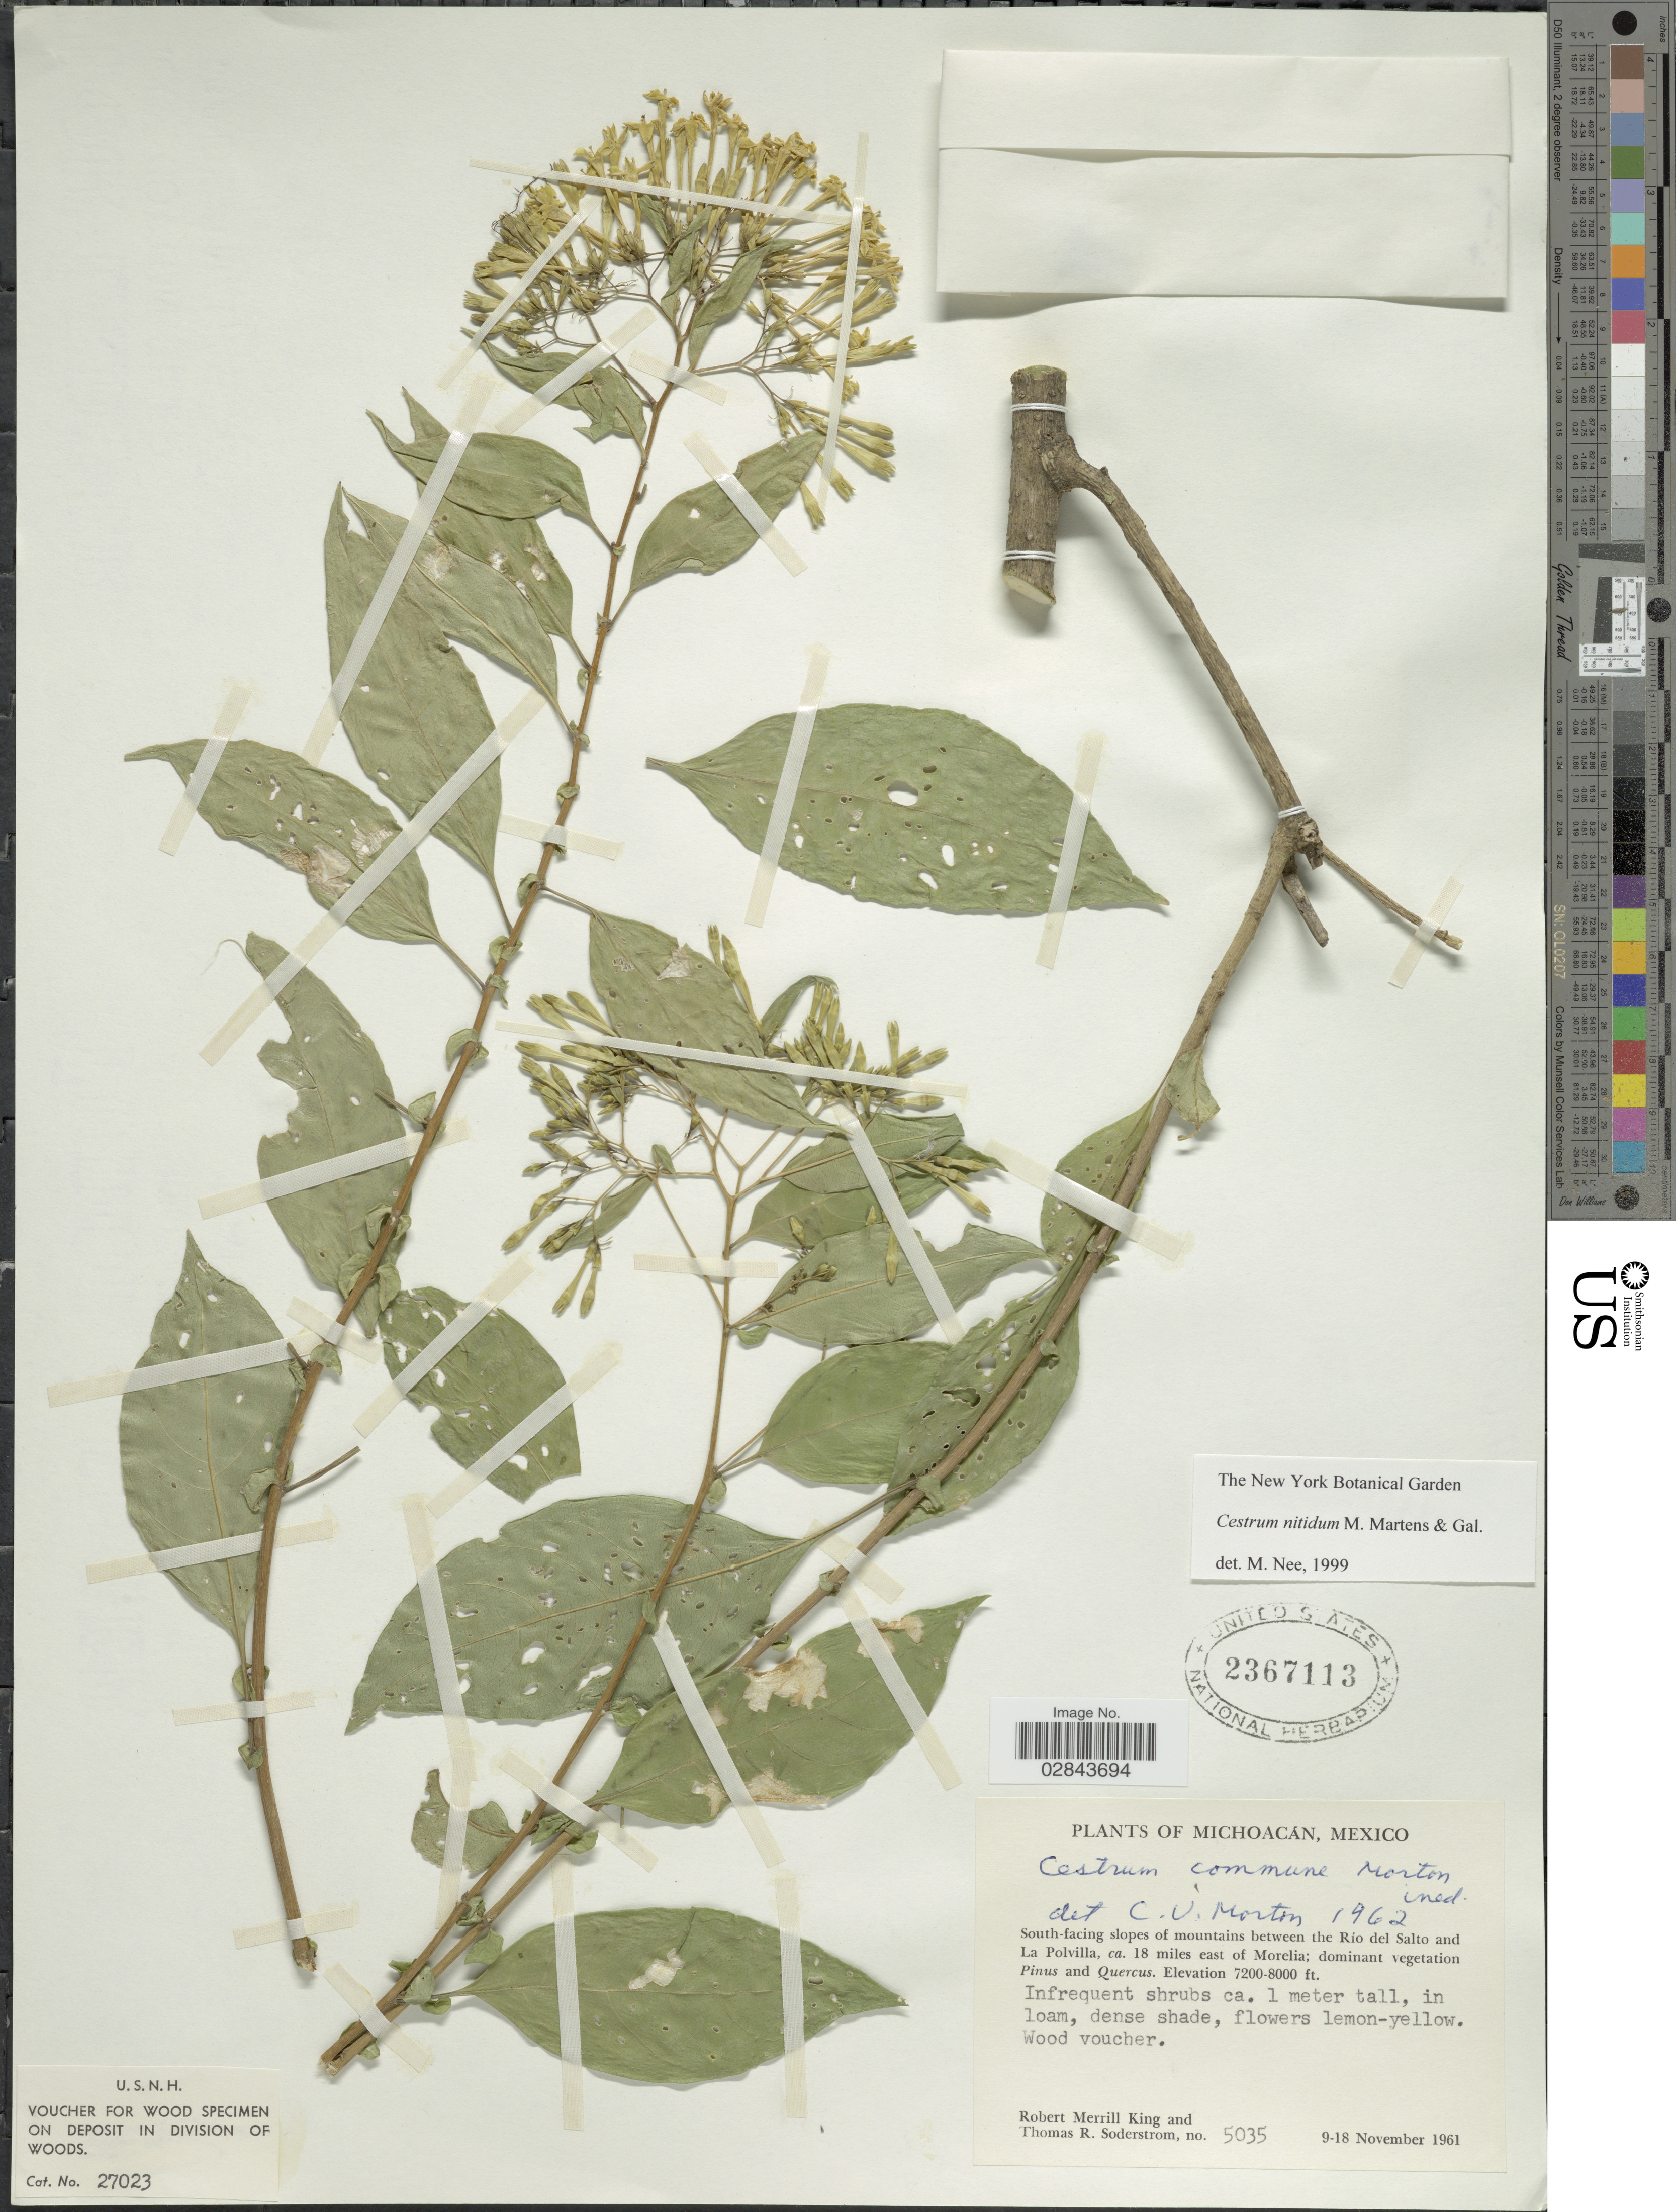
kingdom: Plantae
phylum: Tracheophyta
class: Magnoliopsida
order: Solanales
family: Solanaceae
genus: Cestrum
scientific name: Cestrum nitidum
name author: M. Martens & Galeotti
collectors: R. M. King & T. R. Soderstrom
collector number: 5035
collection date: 1961-11-09/1961-11-18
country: Mexico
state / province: Michoacán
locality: South-facing slopes of mountains between the Río del Salto and La Polvilla, ca. 18 miles east of Morelia.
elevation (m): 2195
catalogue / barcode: US 2367113